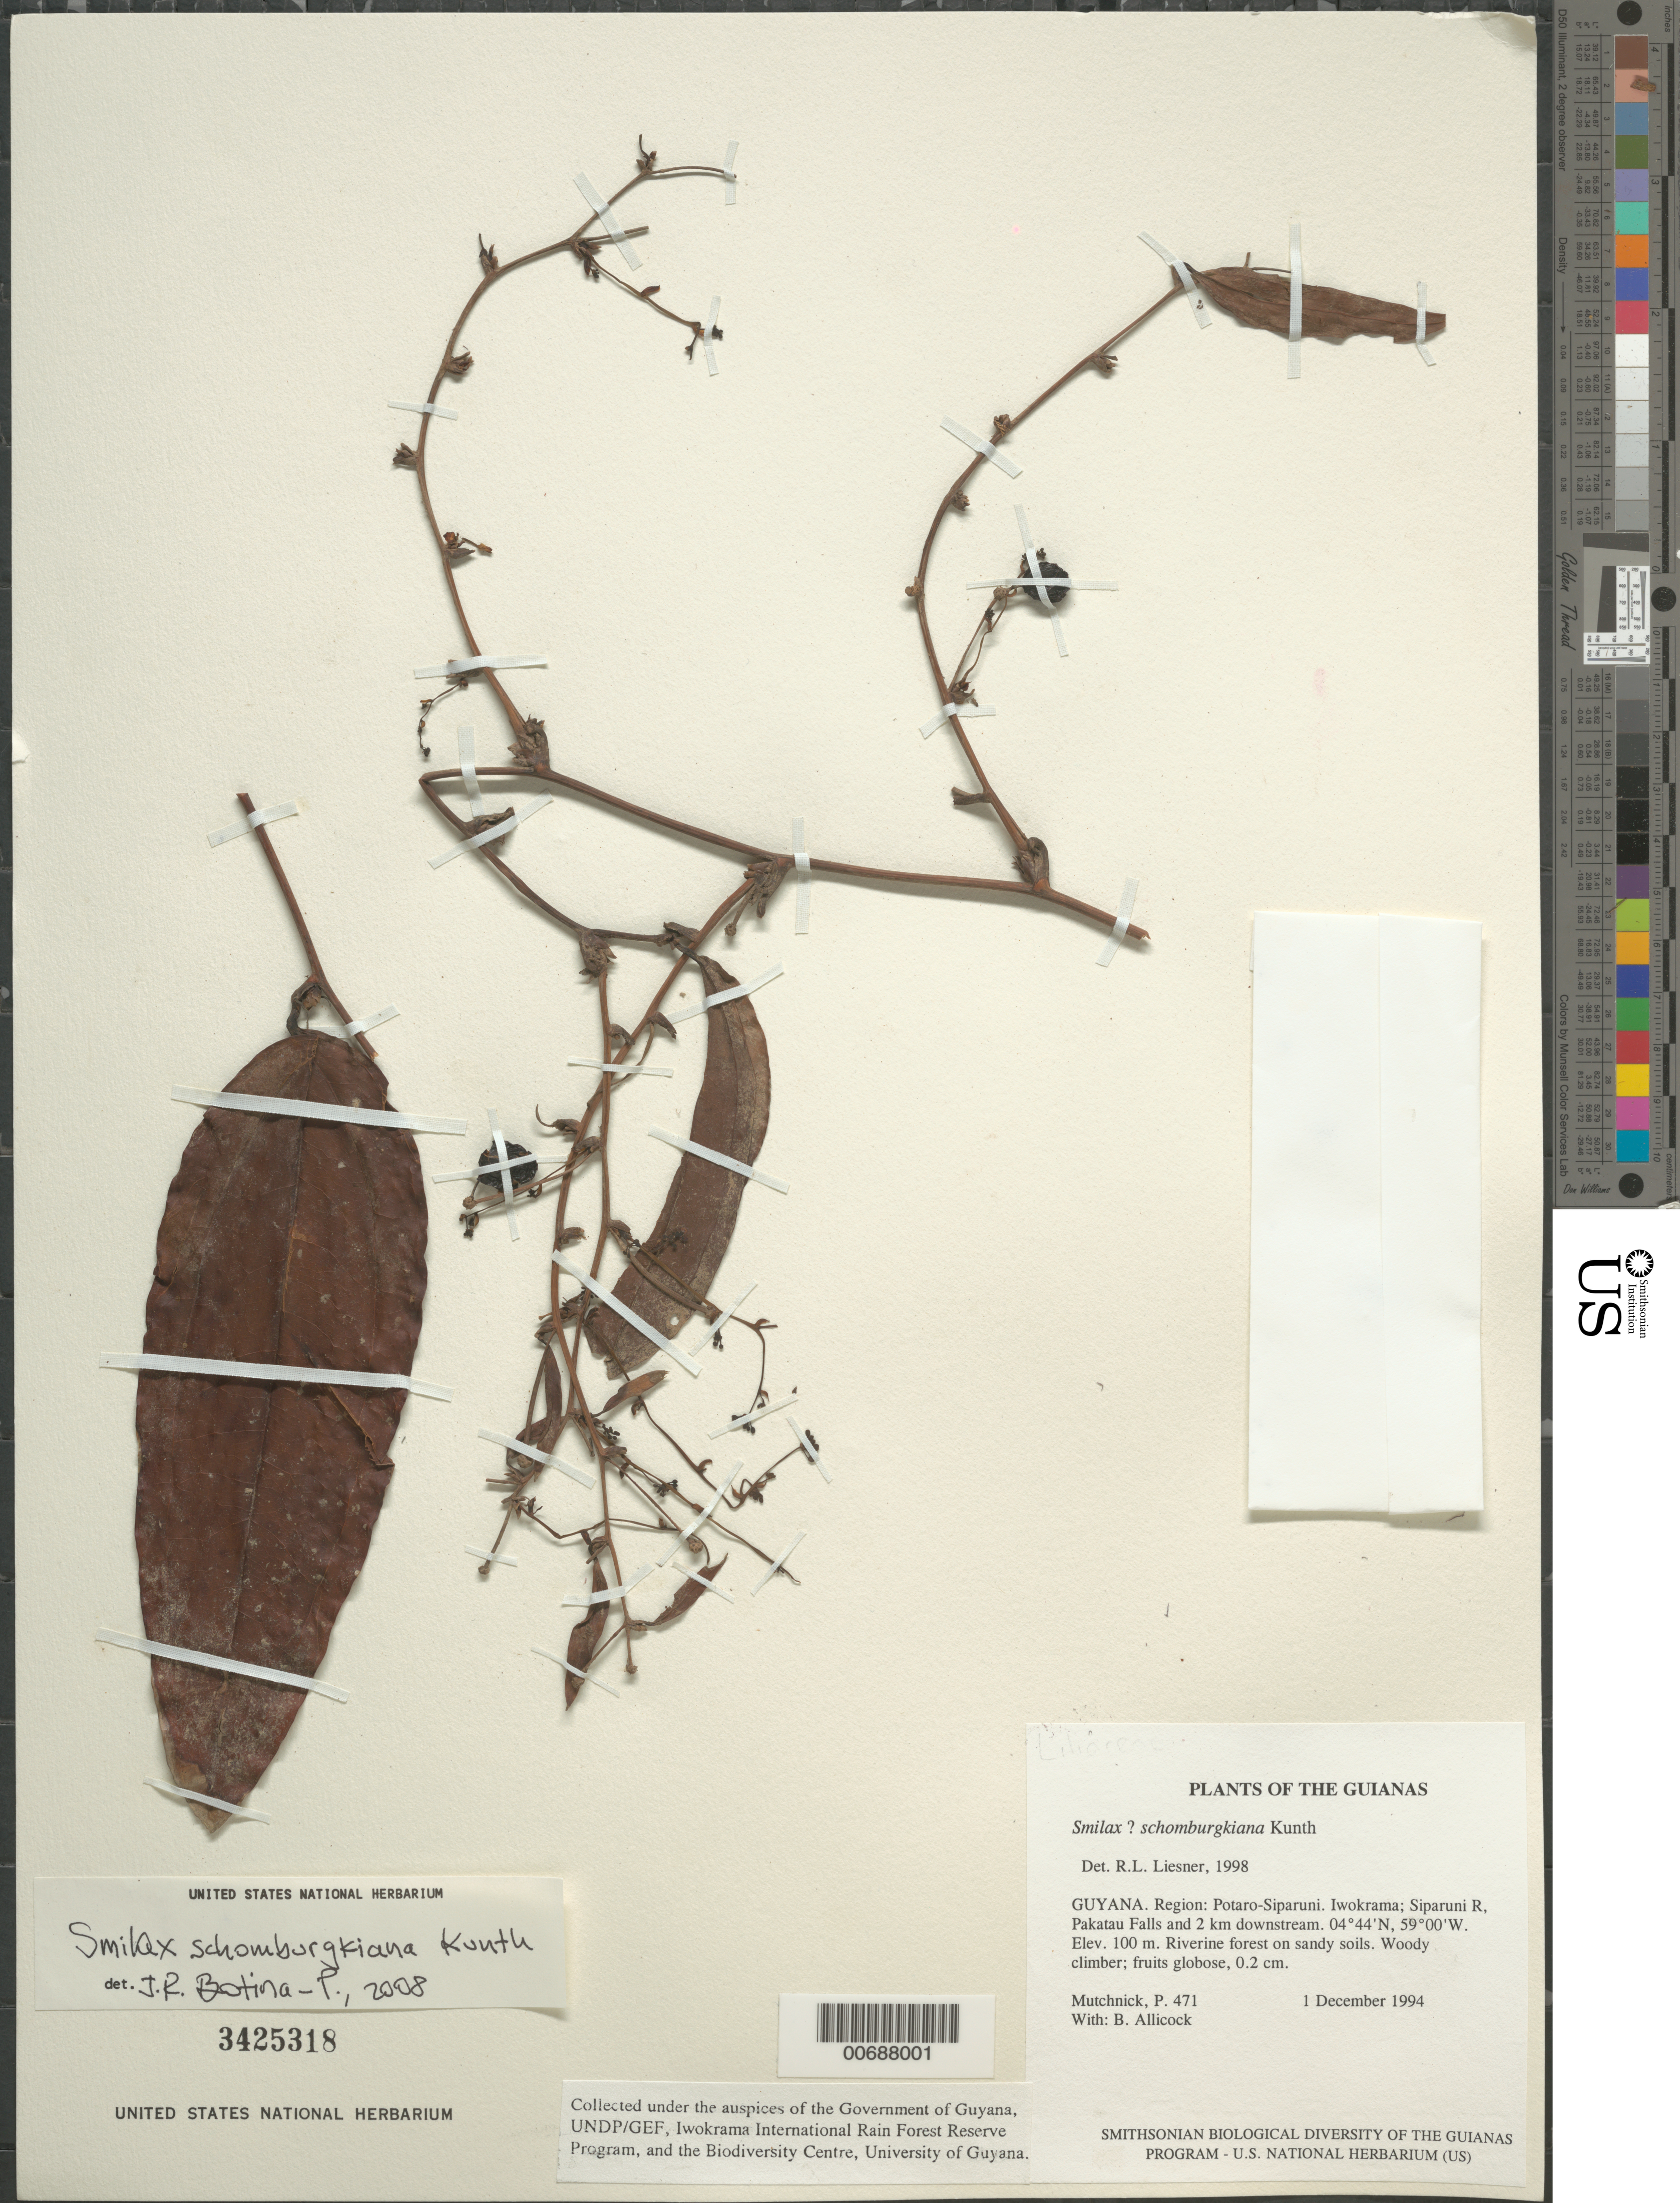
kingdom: Plantae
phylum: Tracheophyta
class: Liliopsida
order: Liliales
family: Smilacaceae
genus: Smilax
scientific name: Smilax schomburgkiana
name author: Kunth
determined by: Botina-P., J. R.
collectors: P. Mutchnick & B. Allicock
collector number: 471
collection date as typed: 1 December 1994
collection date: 1994-12-01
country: Guyana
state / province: Potaro-Siparuni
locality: Iwokrama; Siparuni R, Pakatau Falls and 2 km downstream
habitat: Riverine forest on sandy soils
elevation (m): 100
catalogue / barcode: US 3425318